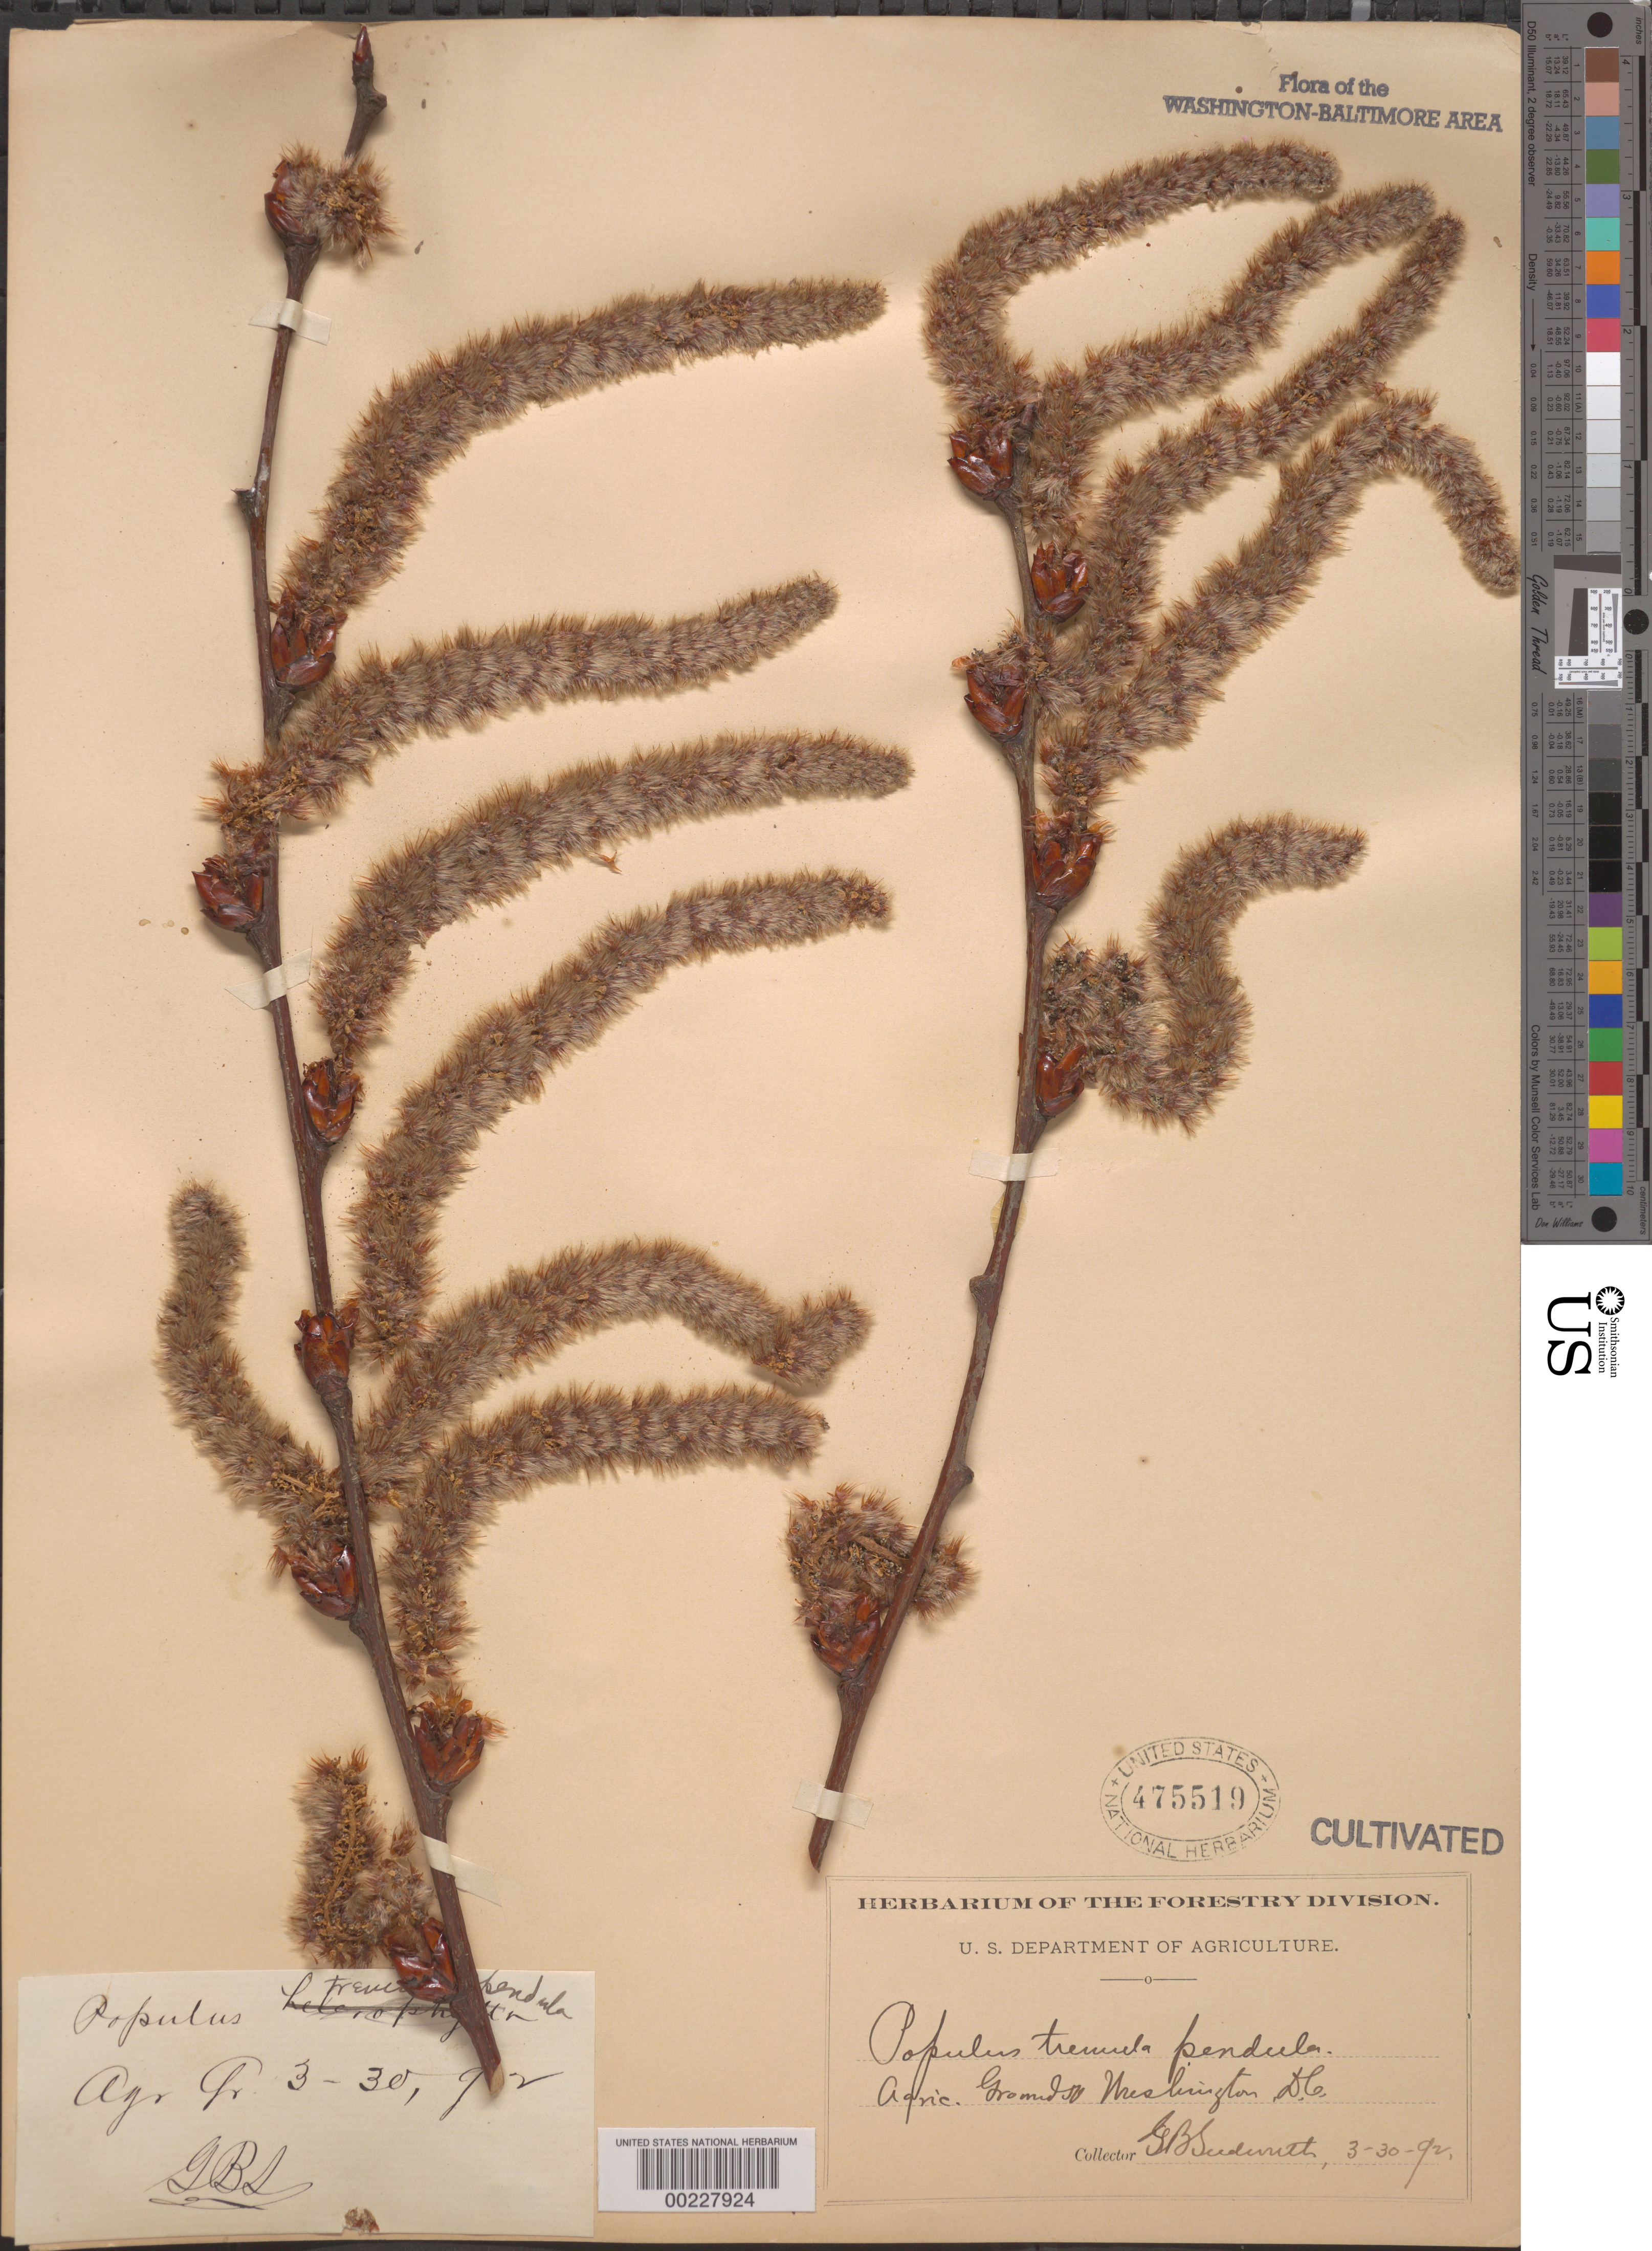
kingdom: Plantae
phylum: Tracheophyta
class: Magnoliopsida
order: Malpighiales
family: Salicaceae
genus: Populus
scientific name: Populus tremula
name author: L.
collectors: G. B. Sudworth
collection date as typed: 30 Mar 1892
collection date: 1892-03-30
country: United States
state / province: District of Columbia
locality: Agriculture grounds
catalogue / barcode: US 475519